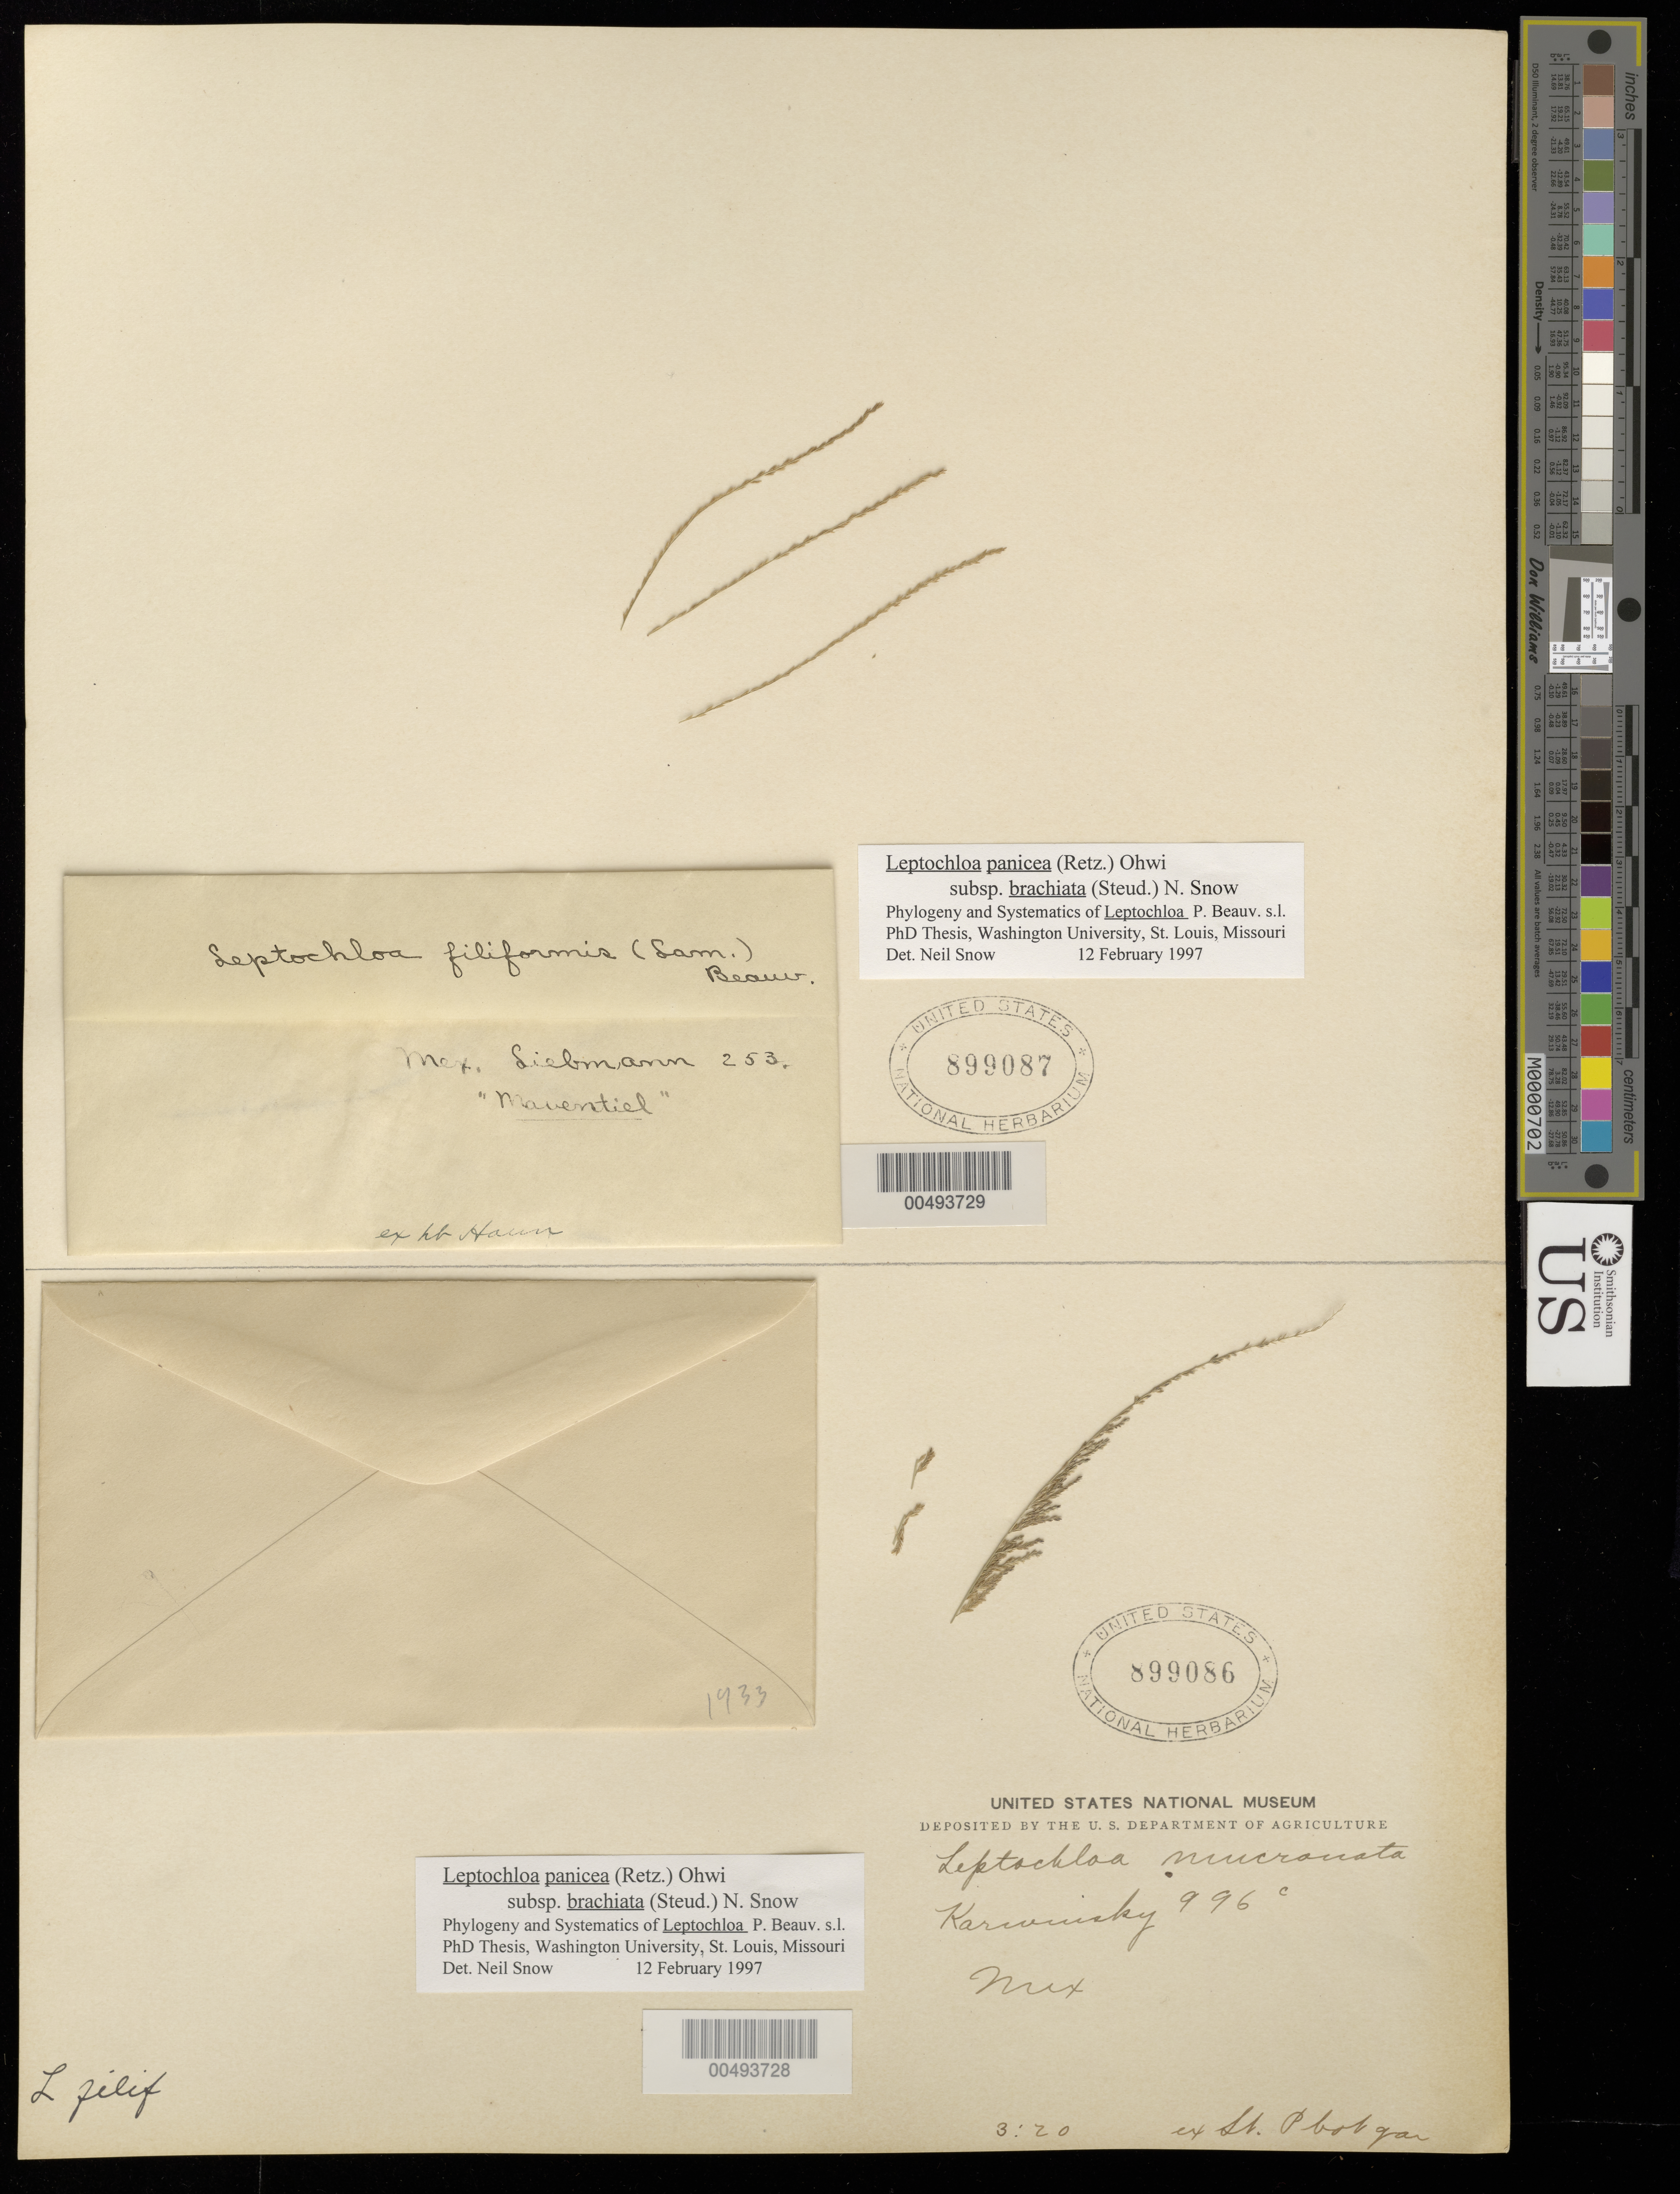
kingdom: Plantae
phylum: Tracheophyta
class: Liliopsida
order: Poales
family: Poaceae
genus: Dinebra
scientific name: Dinebra panicea subsp. brachiata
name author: (Steud.) P.M. Peterson & N. Snow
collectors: W. F. Karwinski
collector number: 996c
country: Mexico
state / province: Durango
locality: San Ramon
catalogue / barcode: US 899086